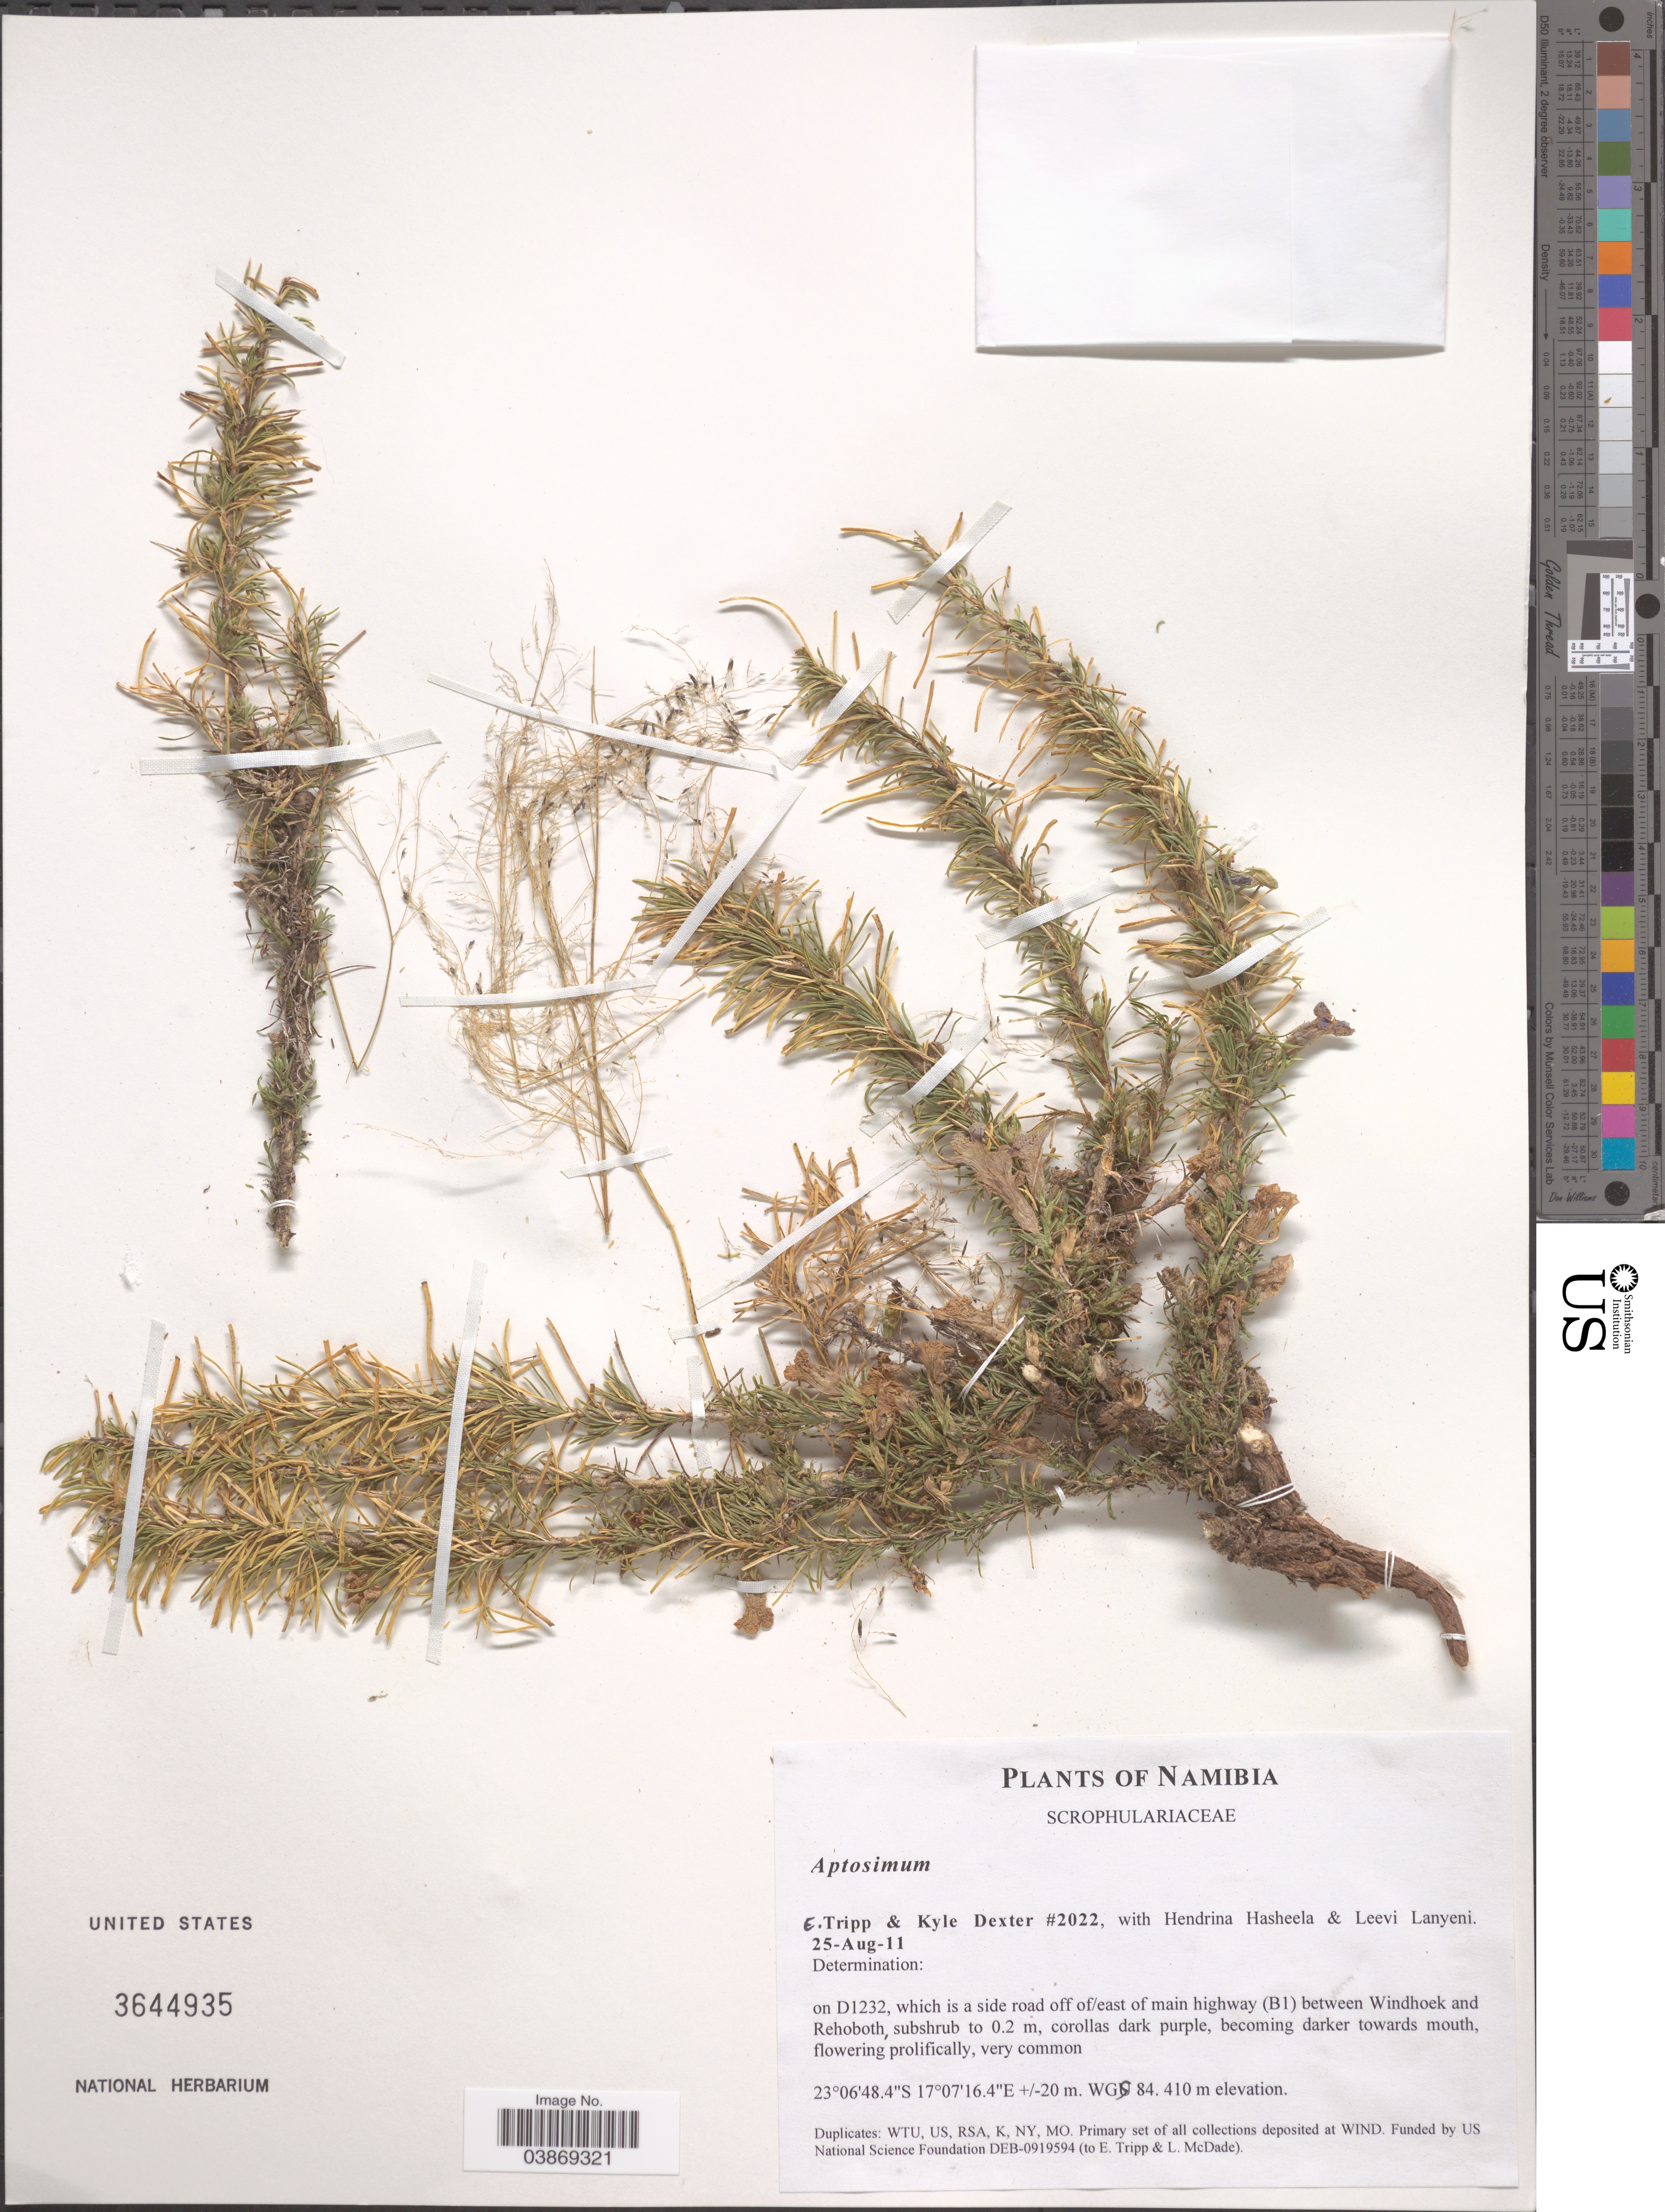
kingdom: Plantae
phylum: Tracheophyta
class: Magnoliopsida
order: Lamiales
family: Scrophulariaceae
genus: Aptosimum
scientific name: Aptosimum sp.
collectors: E. Tripp, K. Dexter, H. Hasheela & L. Lanyeni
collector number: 2022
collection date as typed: Transcribed d/m/y: 25/8/11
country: Namibia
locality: On D1232, which is a side road off of/east of main highway (B1) between Windhoek and Rehoboth.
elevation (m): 410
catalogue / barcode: US 3644935